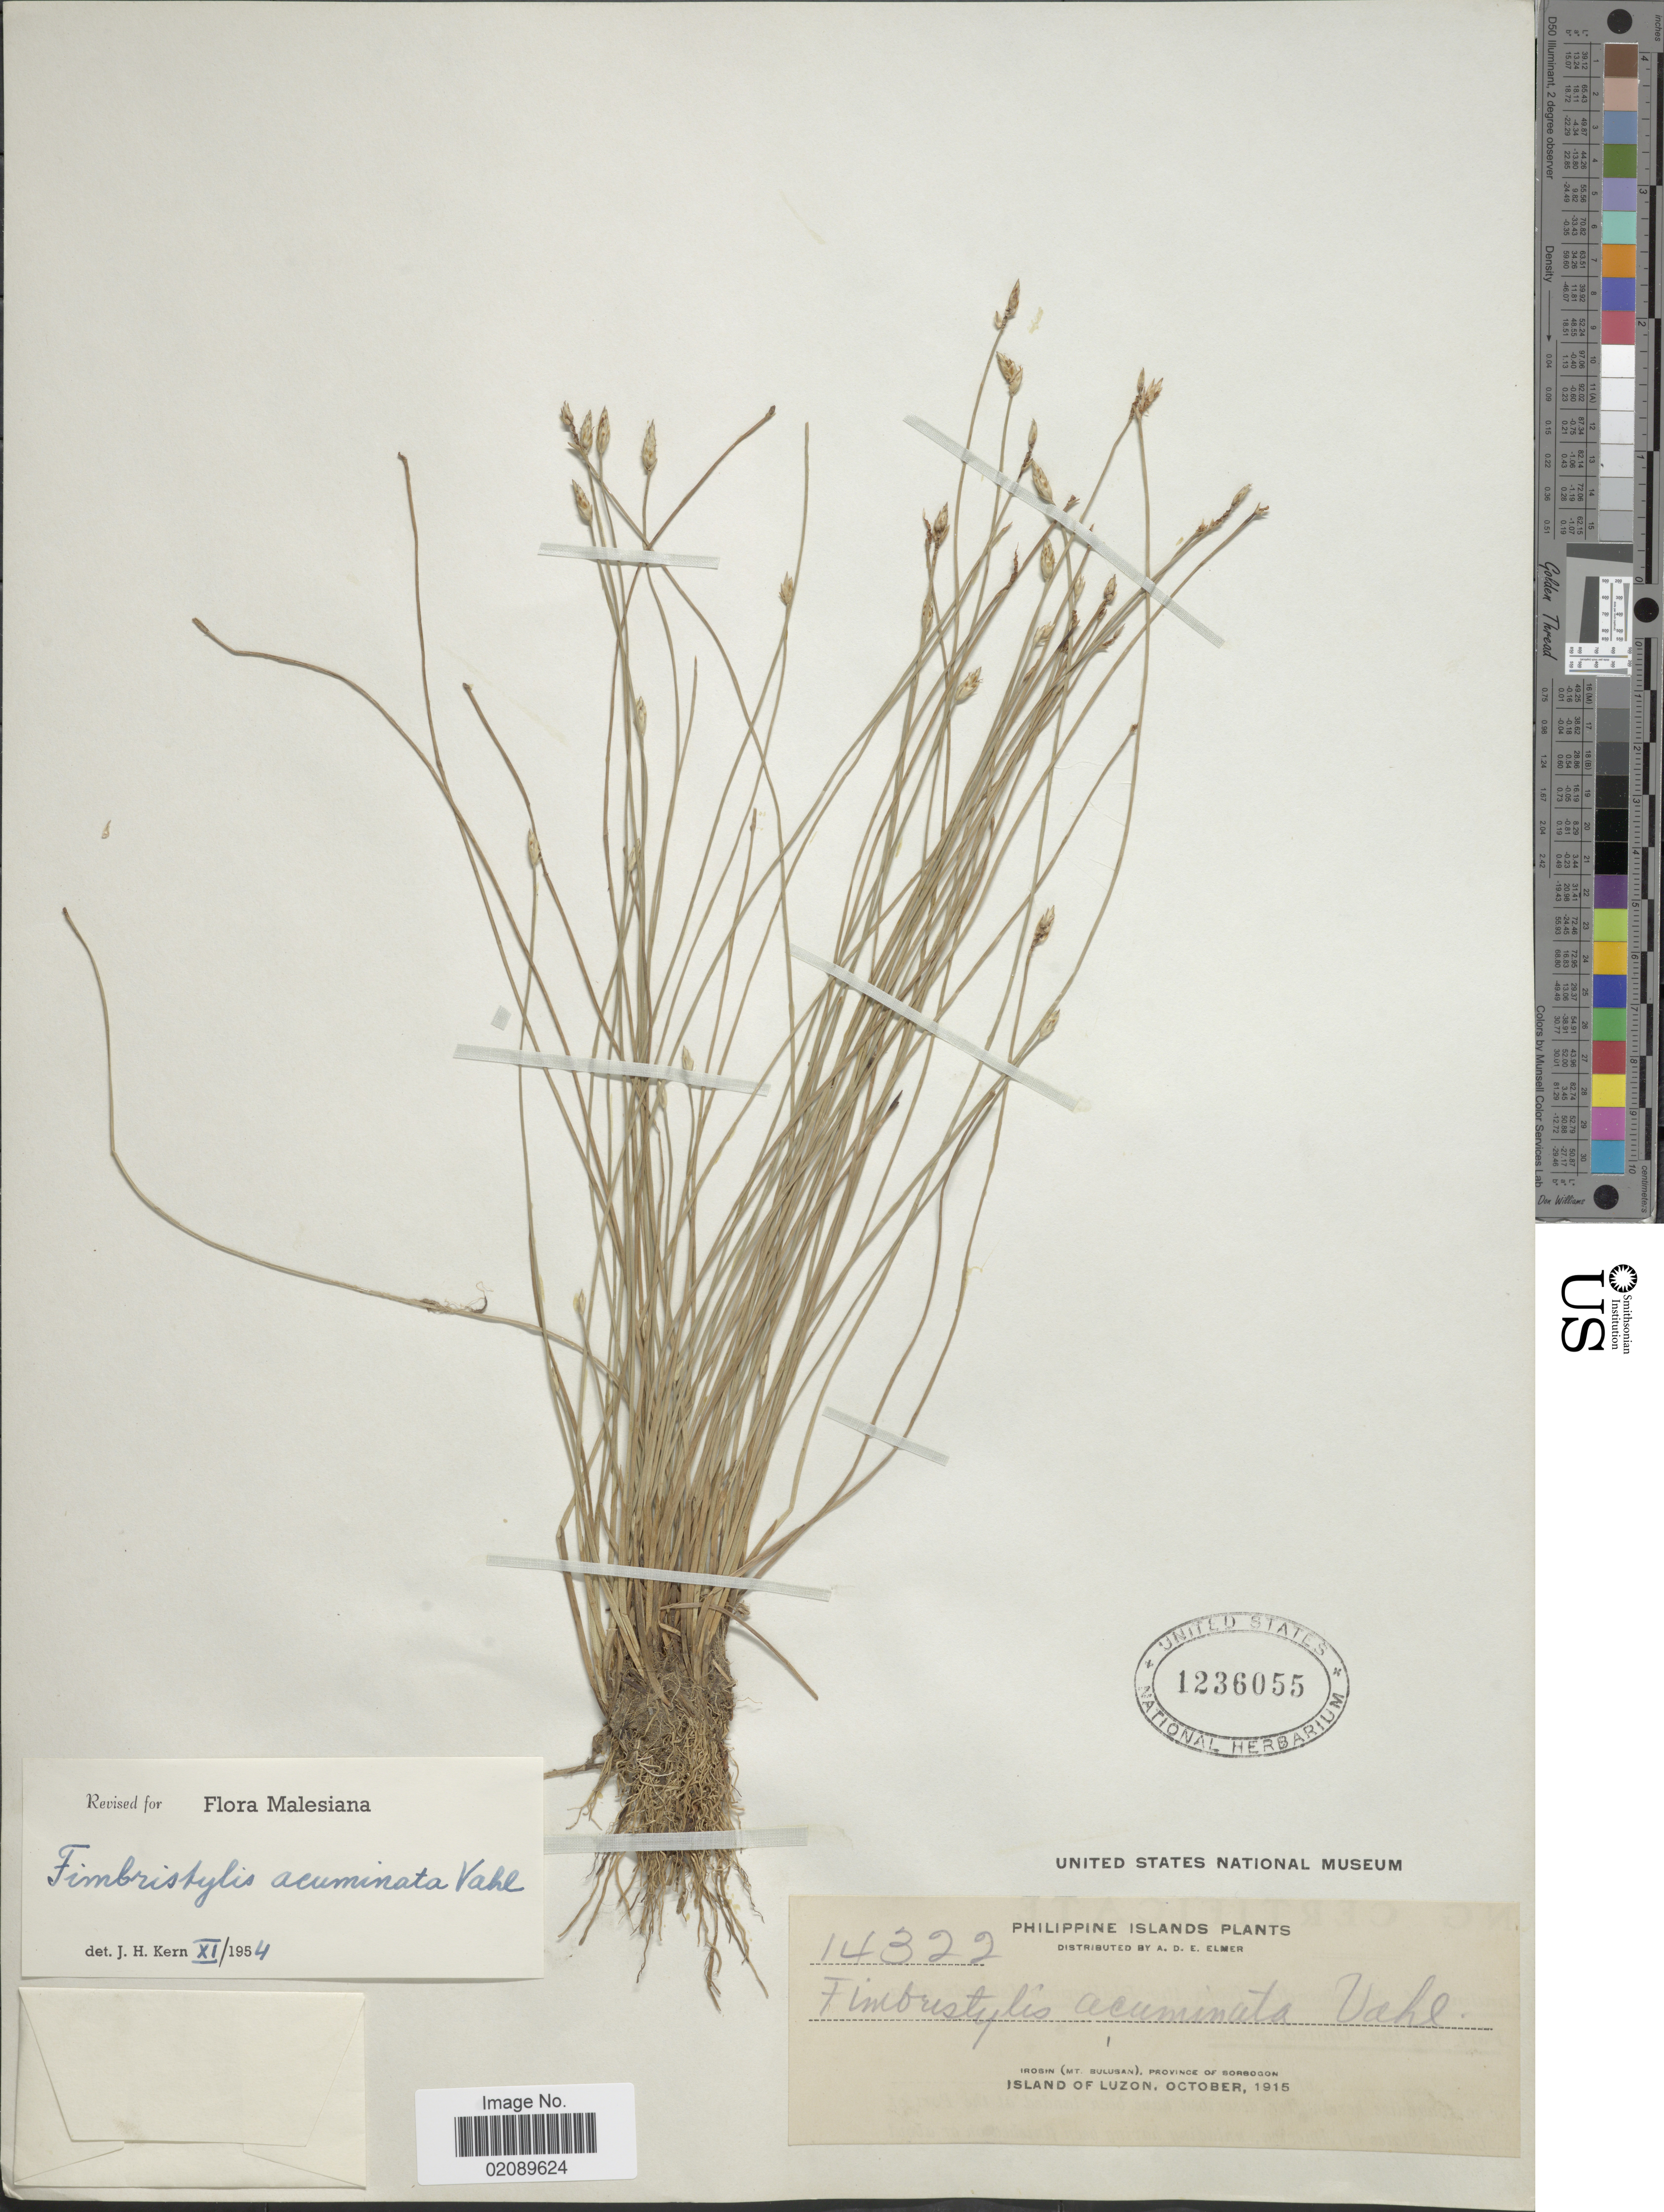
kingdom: Plantae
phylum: Tracheophyta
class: Liliopsida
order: Poales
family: Cyperaceae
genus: Fimbristylis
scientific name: Fimbristylis acuminata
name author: Vahl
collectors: A. D. E. Elmer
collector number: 14322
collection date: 1915-10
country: Philippines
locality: Philippine Islands, Irosin (Mt. Bulusan), Province of Sorsogon, Island of Luzon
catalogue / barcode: US 1236055